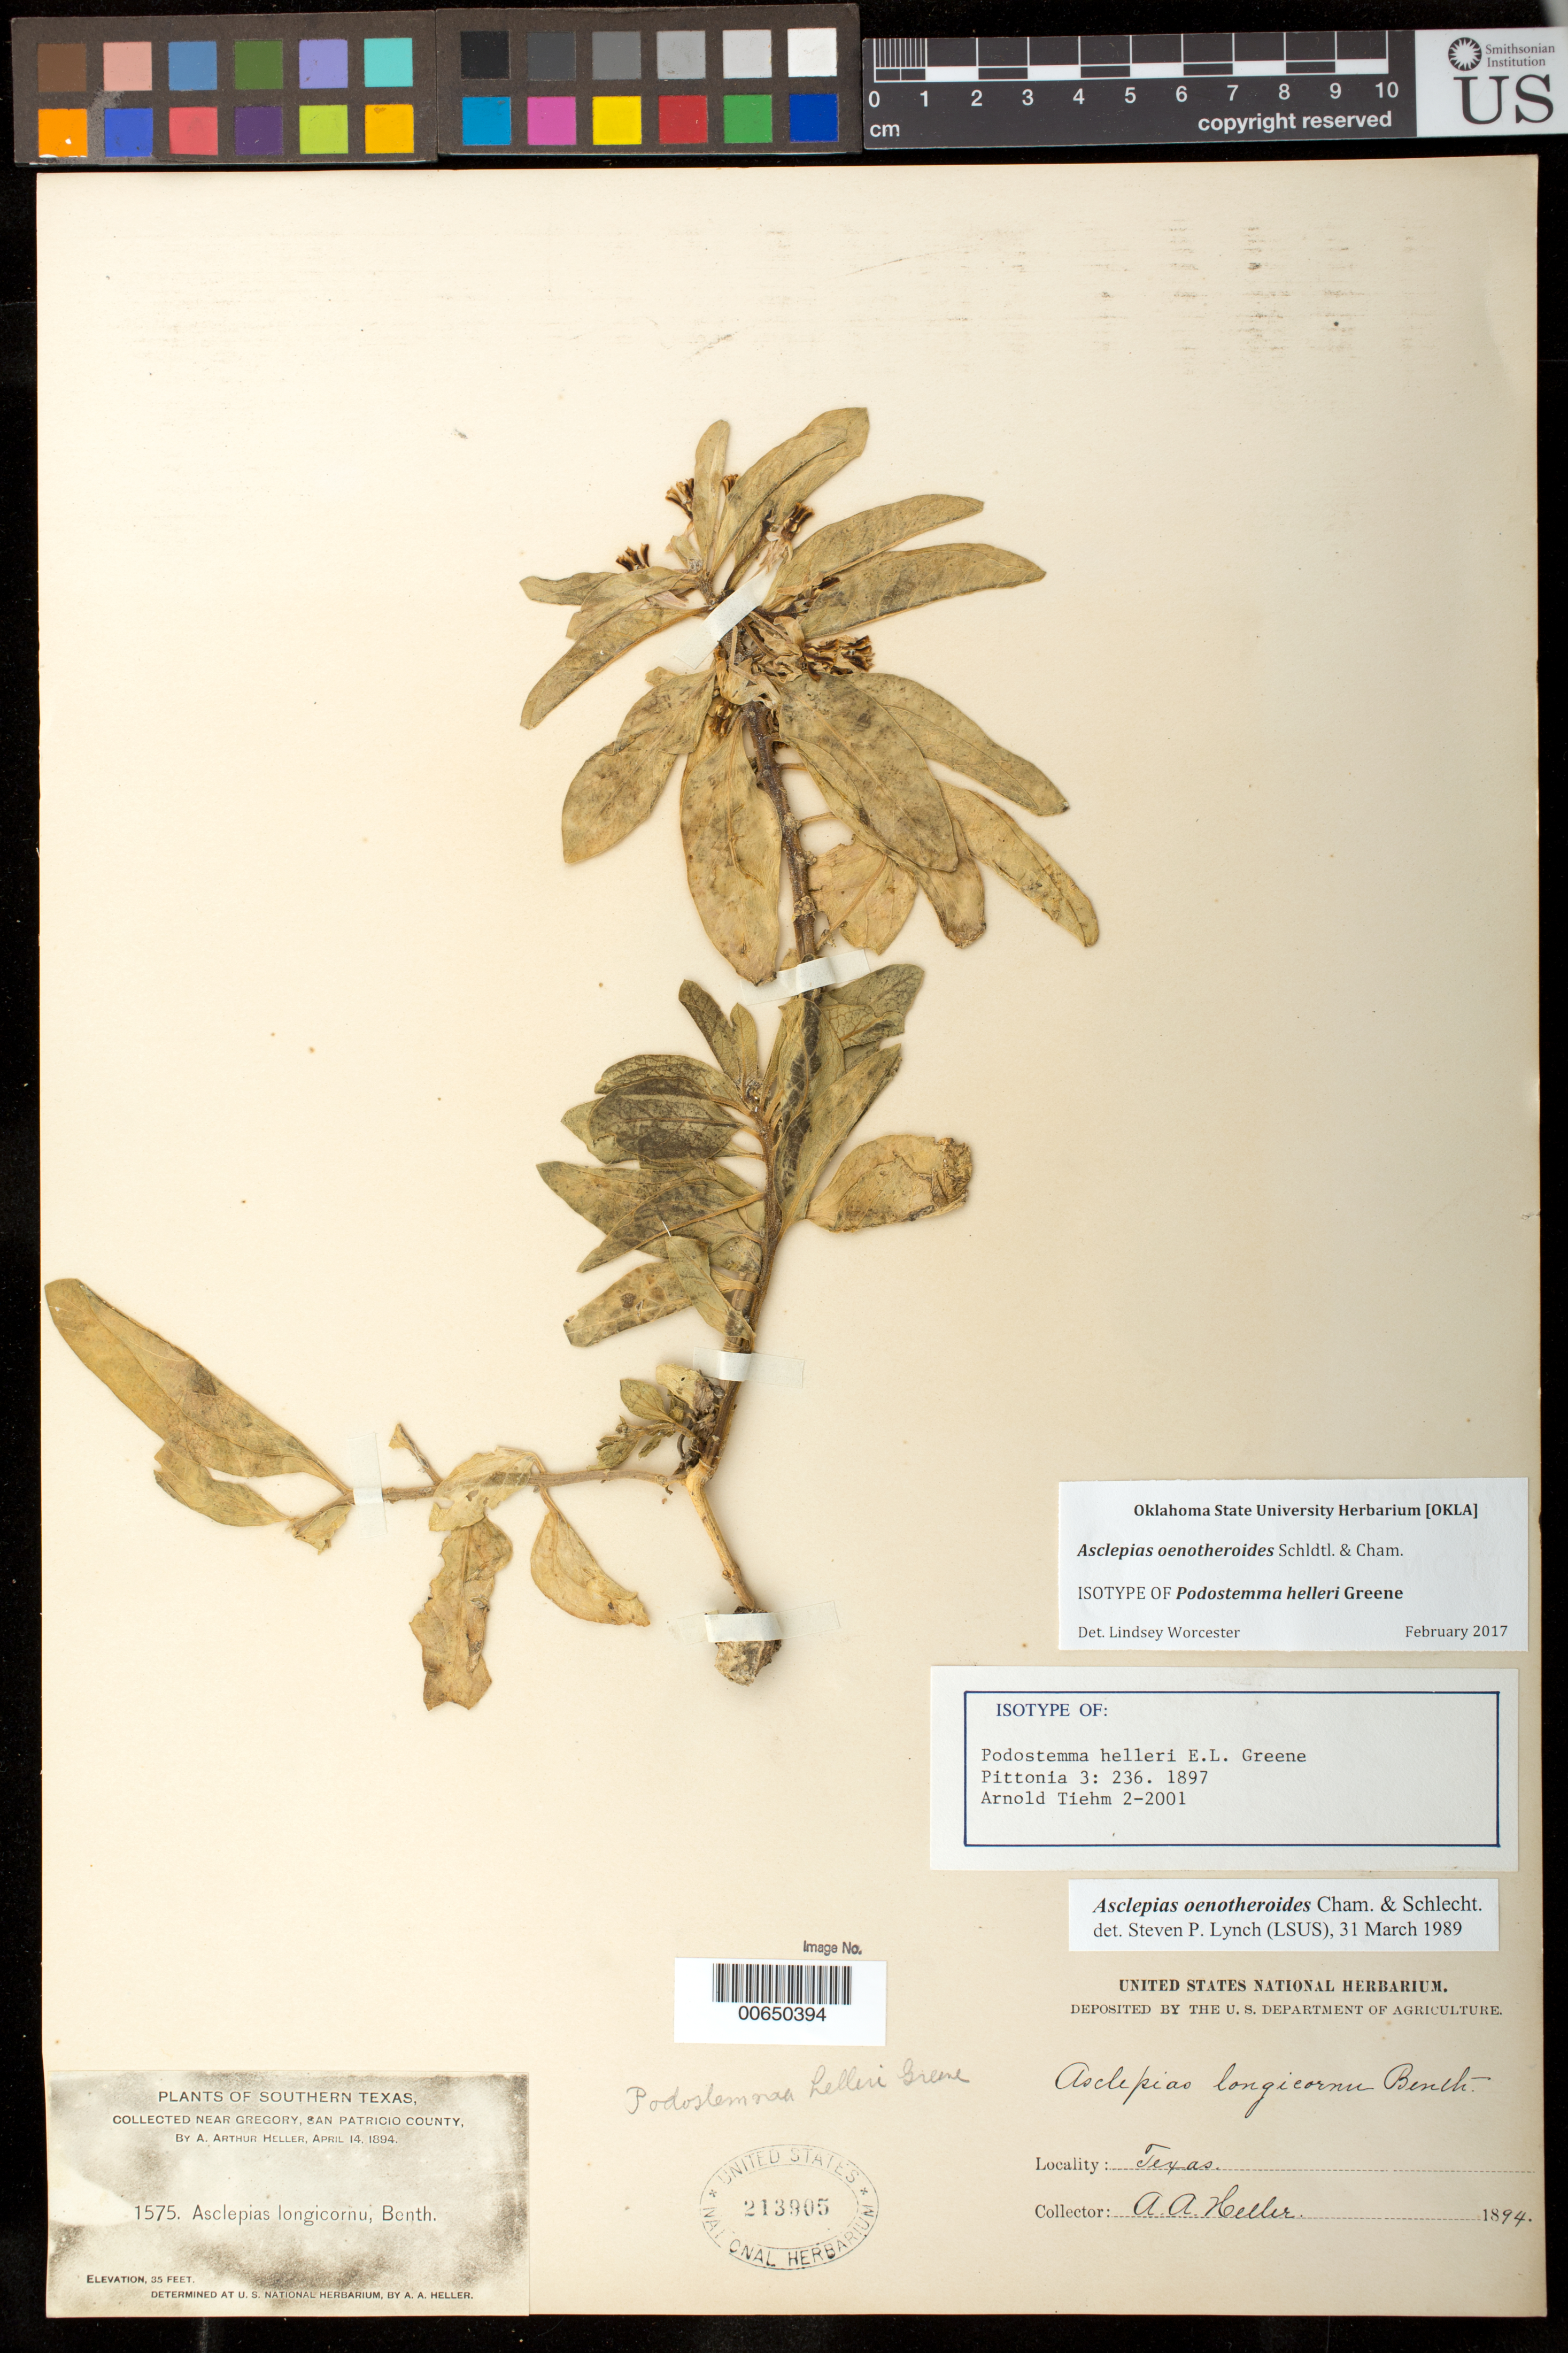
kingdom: Plantae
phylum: Tracheophyta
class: Magnoliopsida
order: Gentianales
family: Apocynaceae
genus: Podostemma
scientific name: Podostemma helleri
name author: Greene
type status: Isotype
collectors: A. A. Heller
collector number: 1575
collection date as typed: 14 Apr 1894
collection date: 1894-04-14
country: United States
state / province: Texas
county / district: San Patricio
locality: Near Gregory.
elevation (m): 11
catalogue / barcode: US 213905